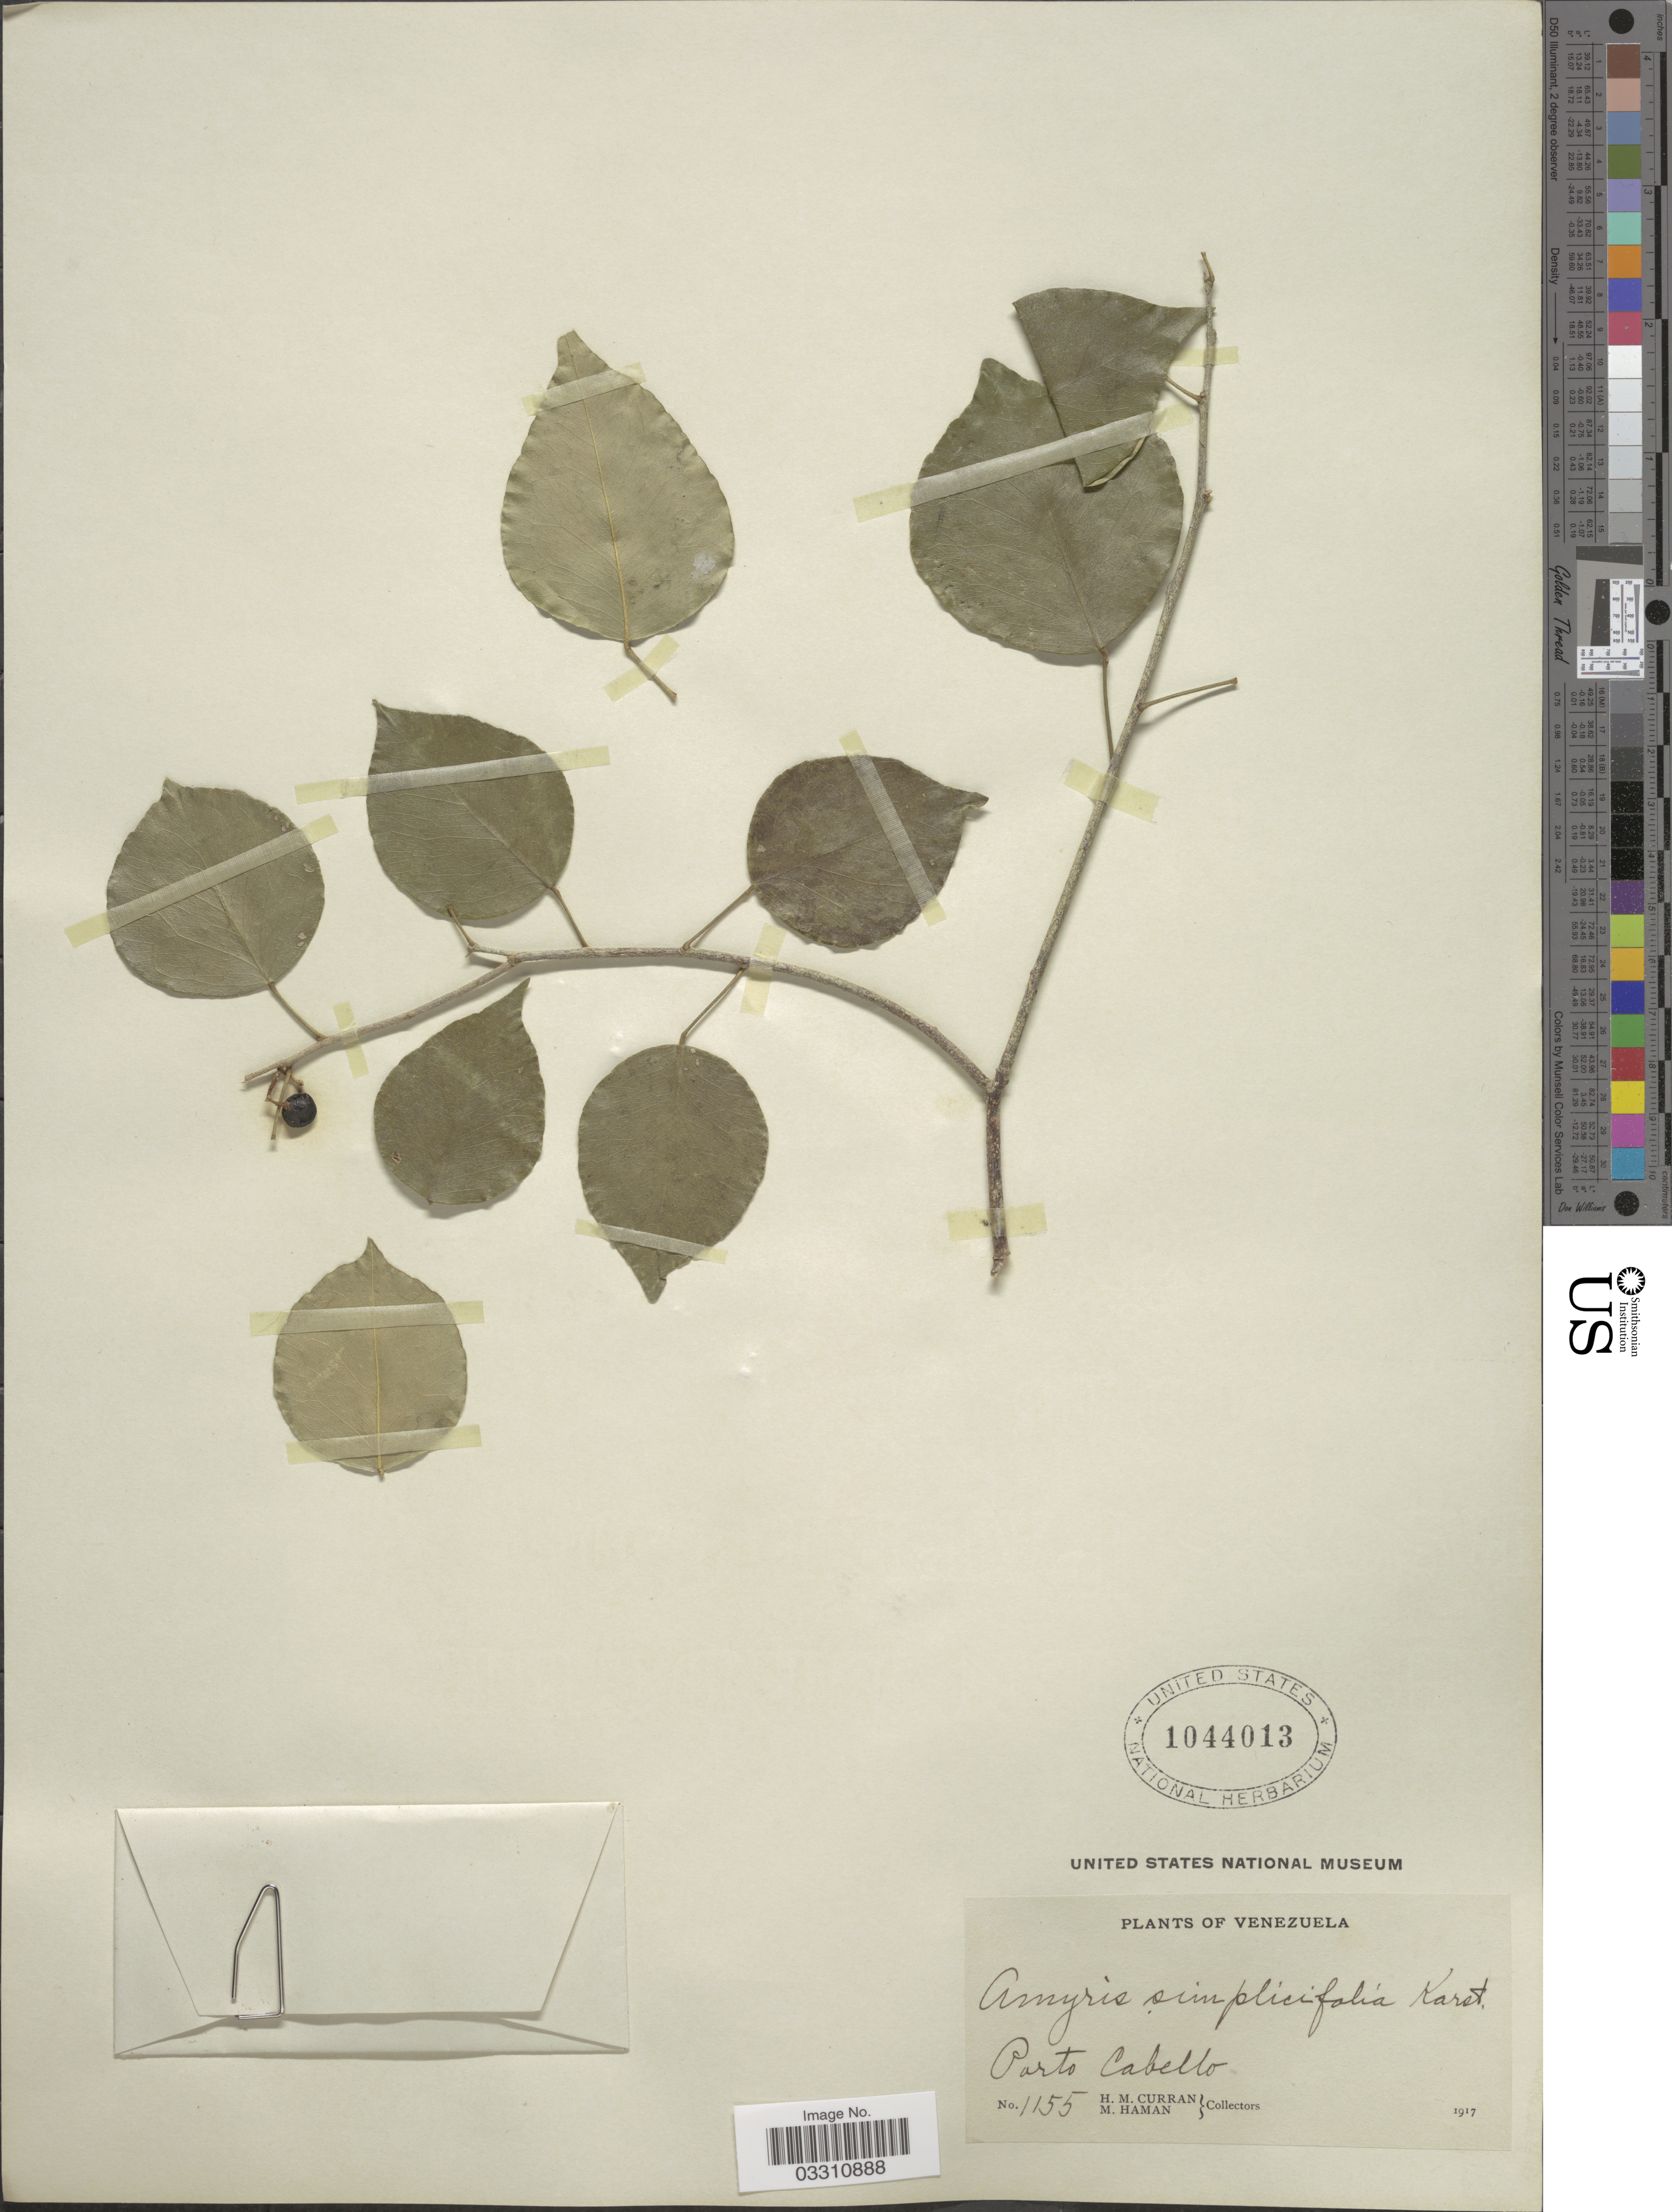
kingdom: Plantae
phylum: Tracheophyta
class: Magnoliopsida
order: Sapindales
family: Rutaceae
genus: Amyris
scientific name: Amyris ignea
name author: Steyerm.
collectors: H. M. Curran & M. Haman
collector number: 1155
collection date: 1917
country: Venezuela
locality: Porto Cabello.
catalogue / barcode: US 1044013